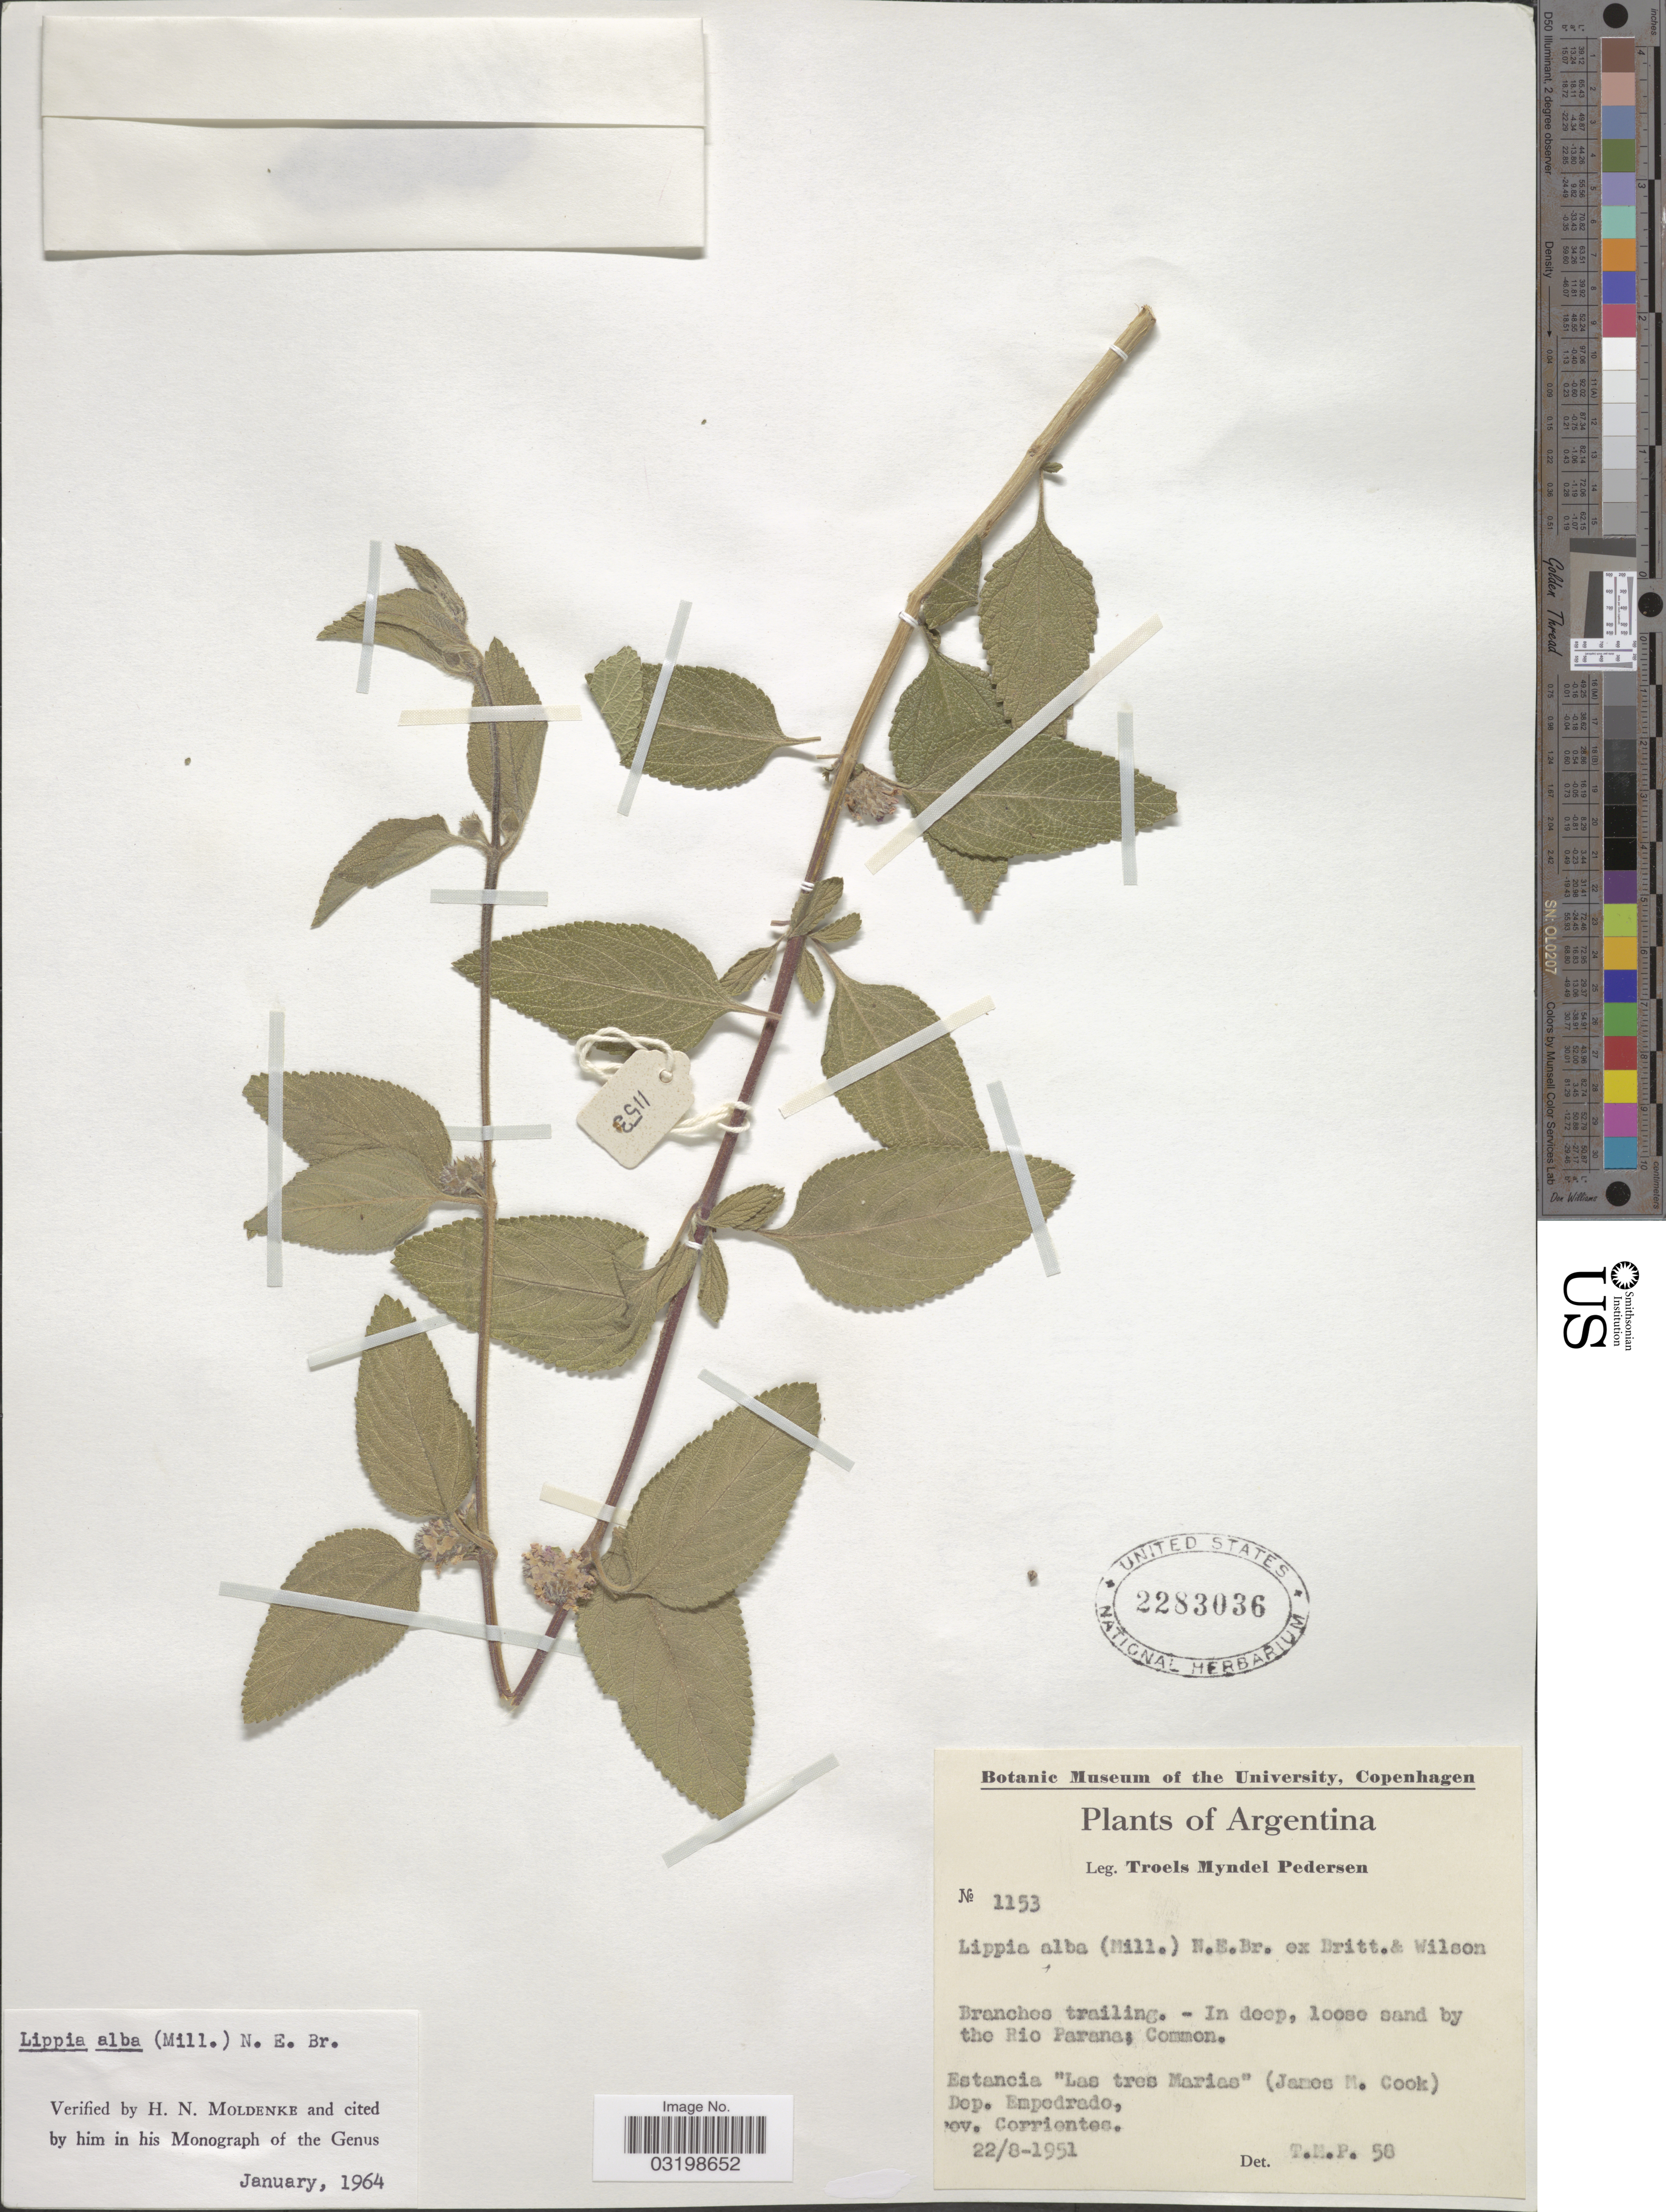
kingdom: Plantae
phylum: Tracheophyta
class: Magnoliopsida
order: Lamiales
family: Verbenaceae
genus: Lippia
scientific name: Lippia alba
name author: (Mill.) N.E. Br. ex Britton & P. Wilson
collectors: T. Pederson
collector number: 1153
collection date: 1951-08-22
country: Argentina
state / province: Corrientes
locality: Branches trailing. - In deep, loose sand by the Rio Parana, Estancia "Las tres Marias" (James M. Cook), Dep. Emperado.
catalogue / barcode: US 2283036